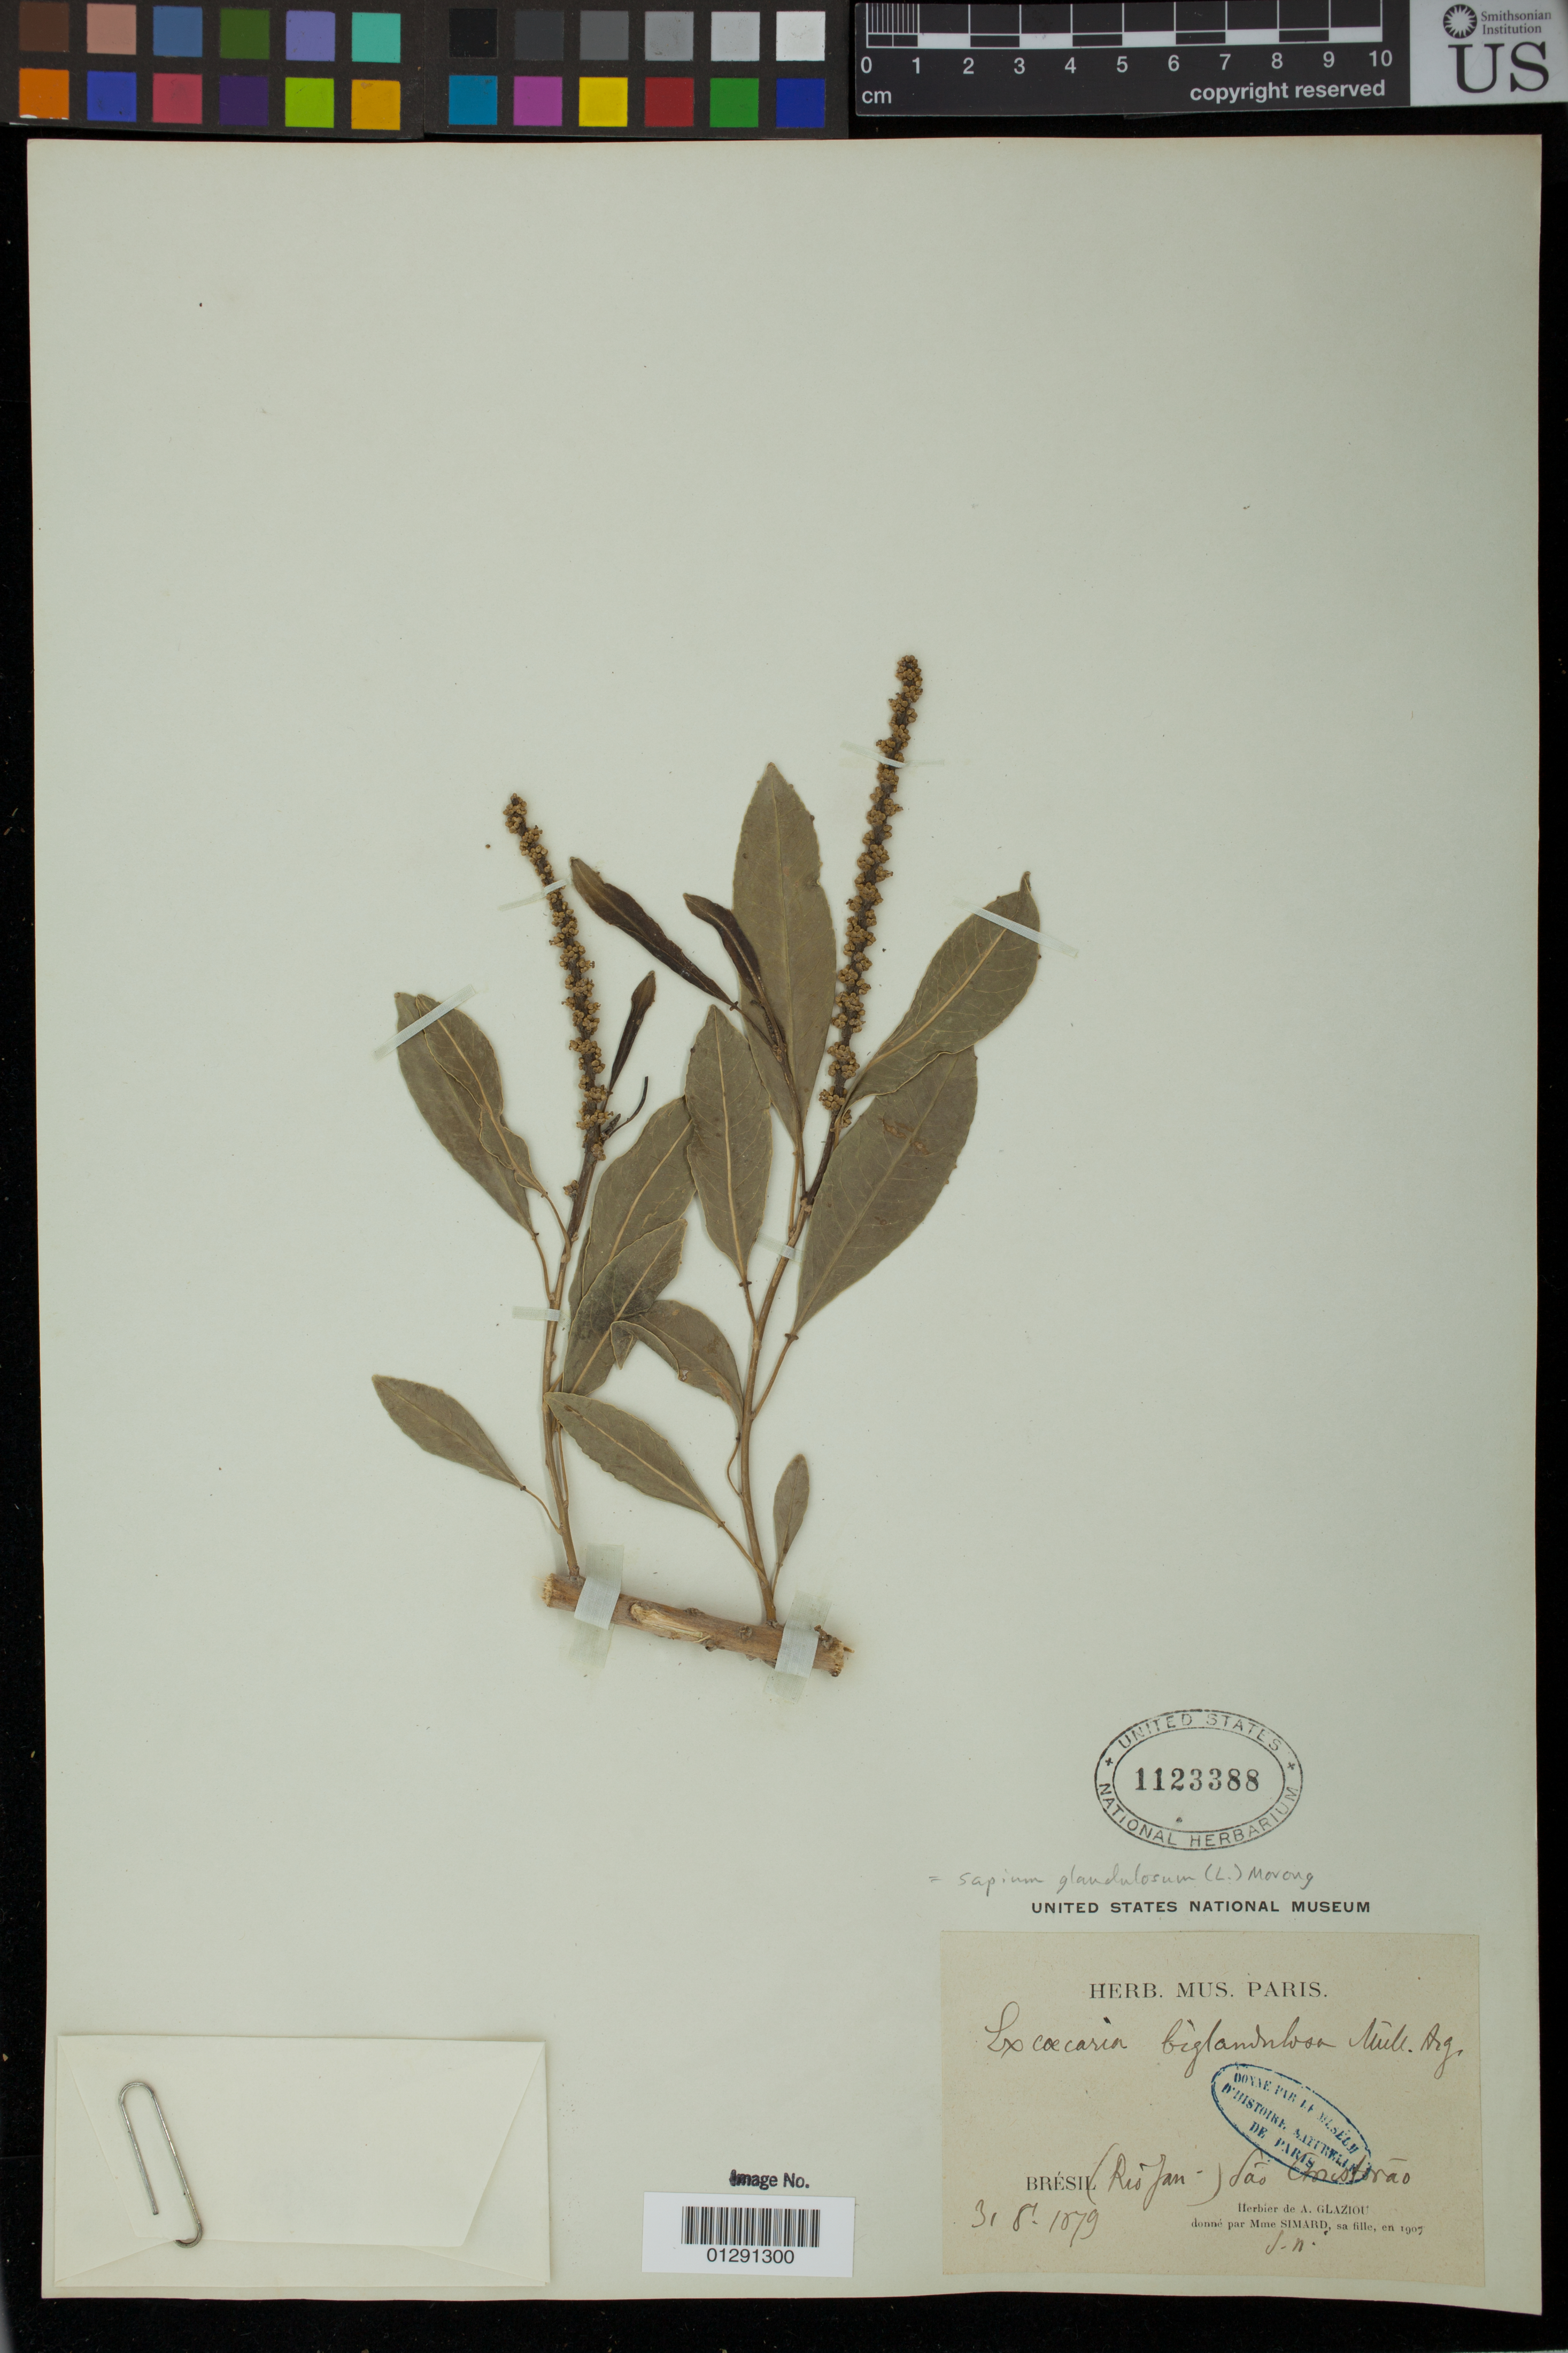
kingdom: Plantae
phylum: Tracheophyta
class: Magnoliopsida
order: Malpighiales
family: Euphorbiaceae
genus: Sapium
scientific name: Sapium glandulatum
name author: (Vell.) Pax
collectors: ex herb. de A. Glaziou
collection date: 1879-08-31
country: Brazil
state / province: Rio de Janeiro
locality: Sao Christorao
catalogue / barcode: US 1123388